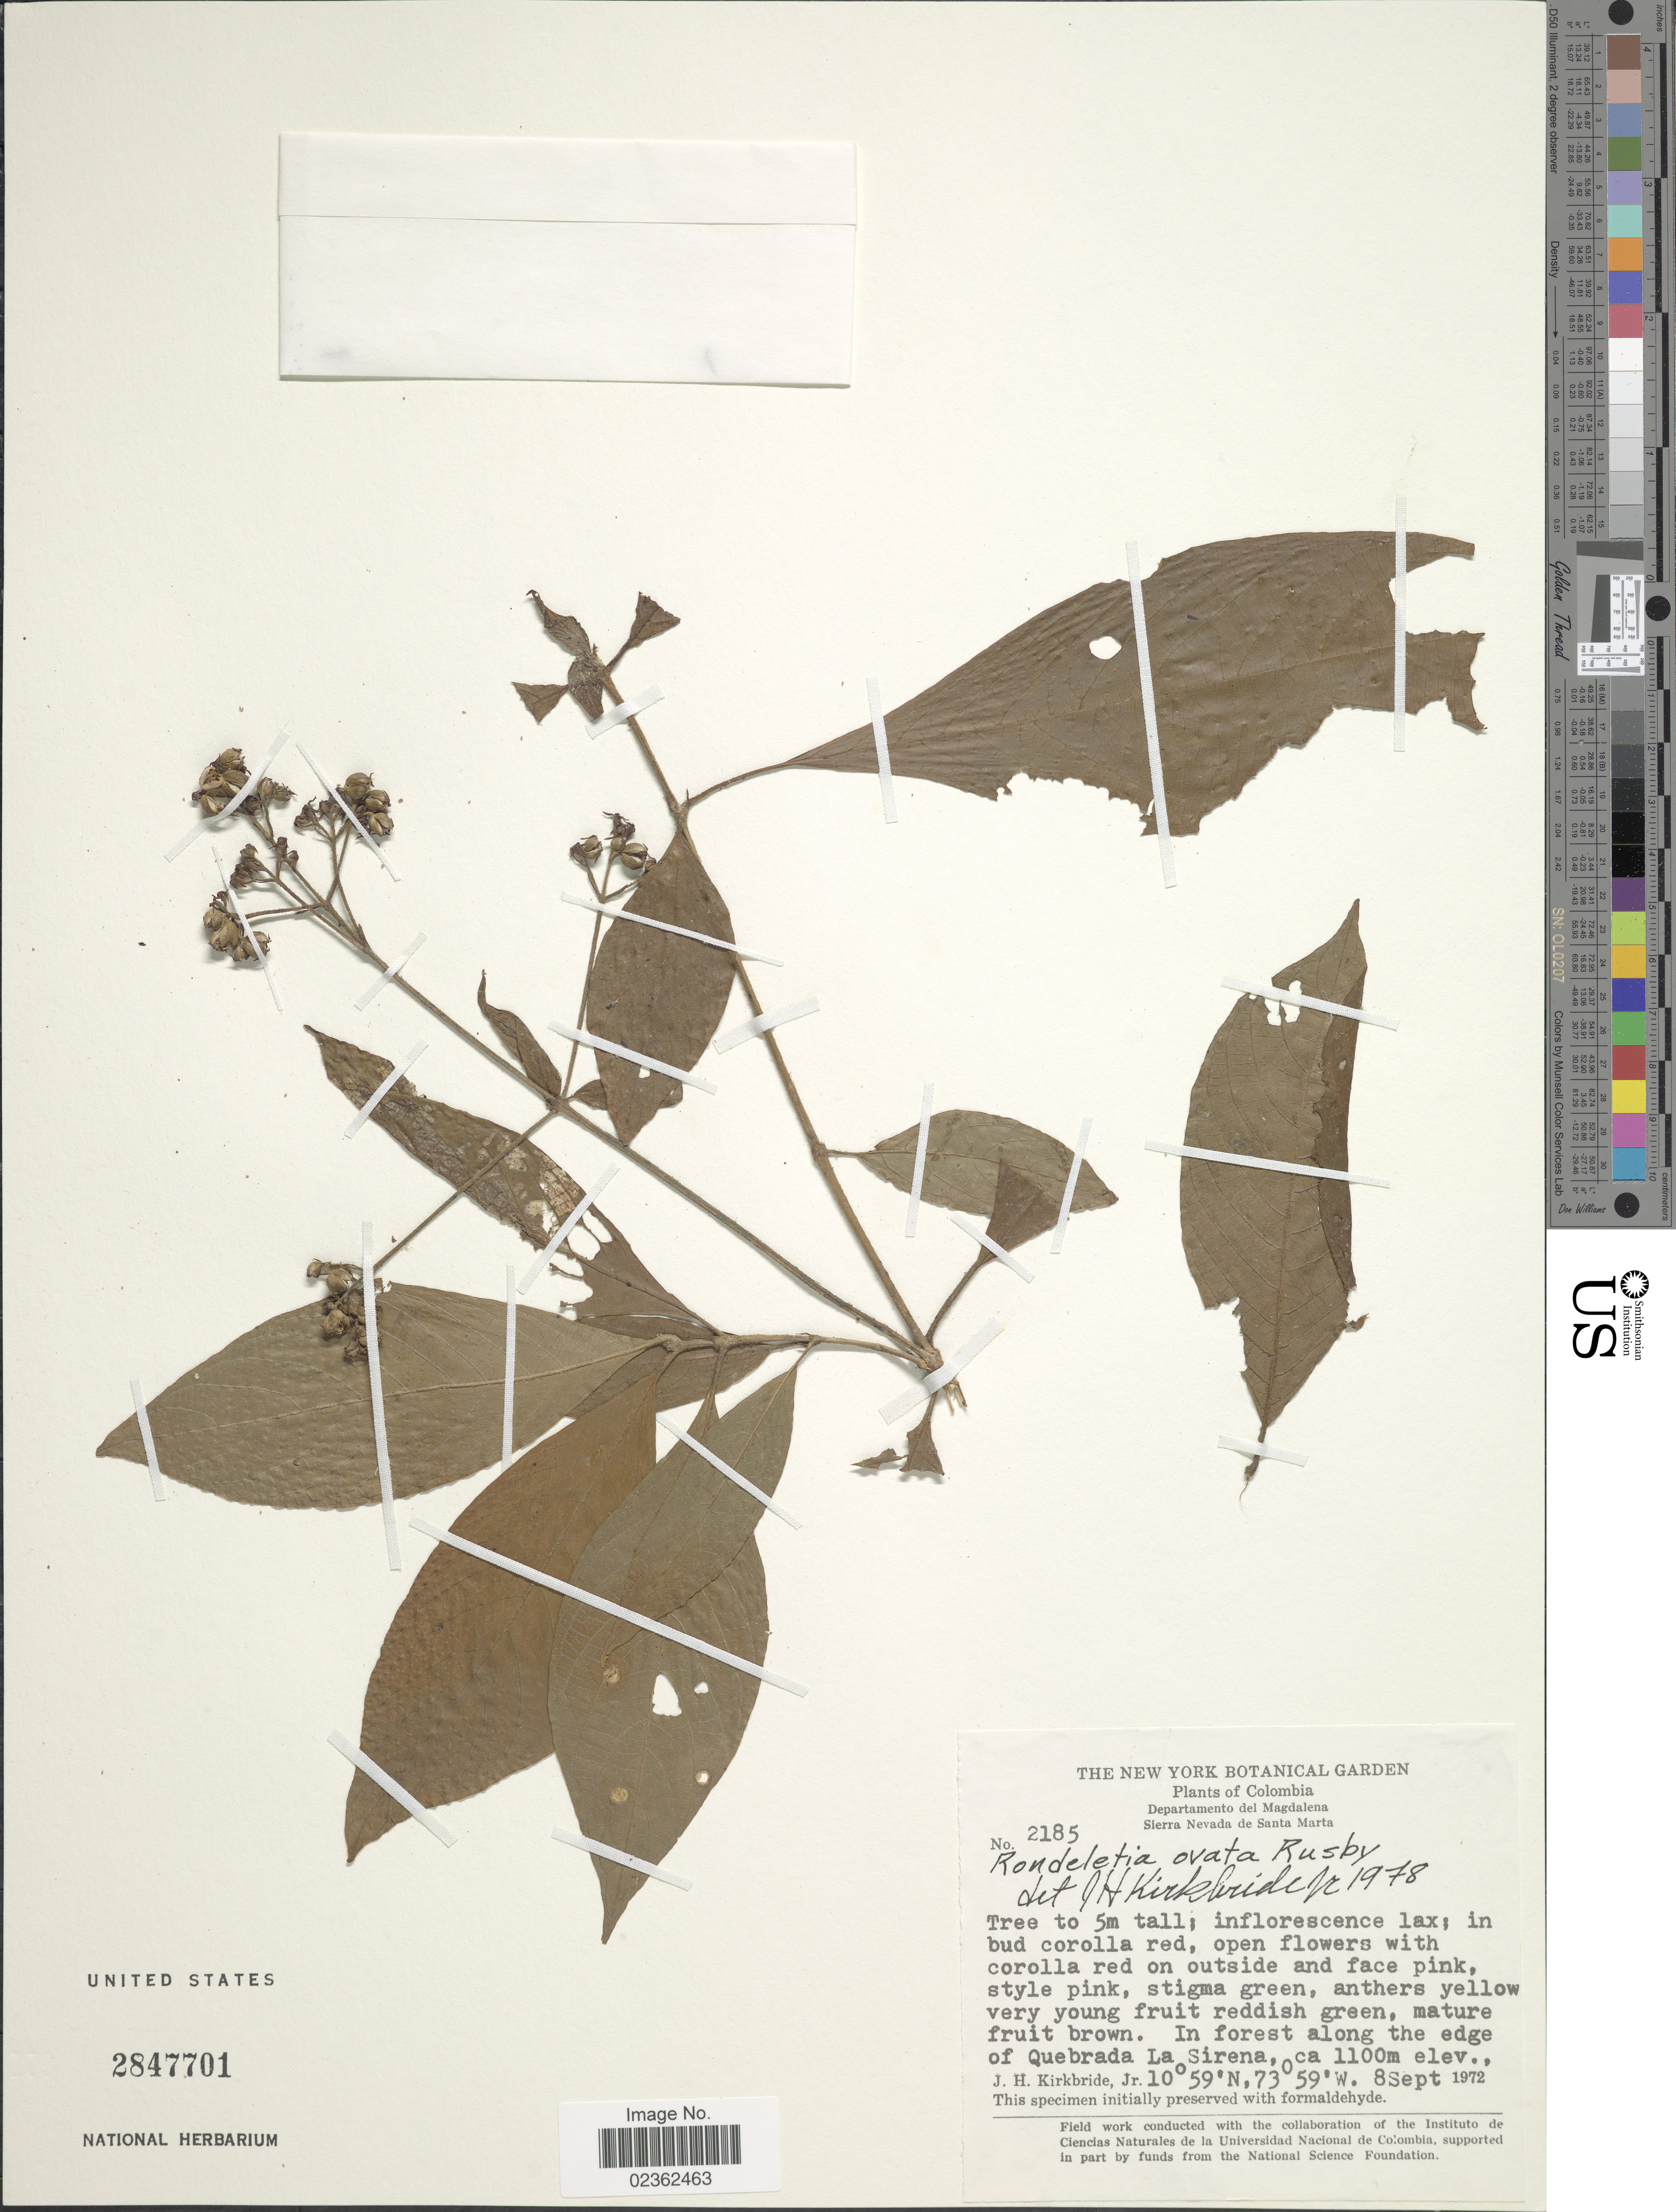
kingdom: Plantae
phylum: Tracheophyta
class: Magnoliopsida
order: Gentianales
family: Rubiaceae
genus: Arachnothryx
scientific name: Arachnothryx ovata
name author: (Rusby) Steyerm.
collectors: J. H. Kirkbride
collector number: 2185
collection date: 1972-09-08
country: Colombia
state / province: Magdalena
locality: Sierra Nevada de Santa Marta, in forest along the edge of Quebrada La Sirena.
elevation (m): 1100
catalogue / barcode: US 2847701